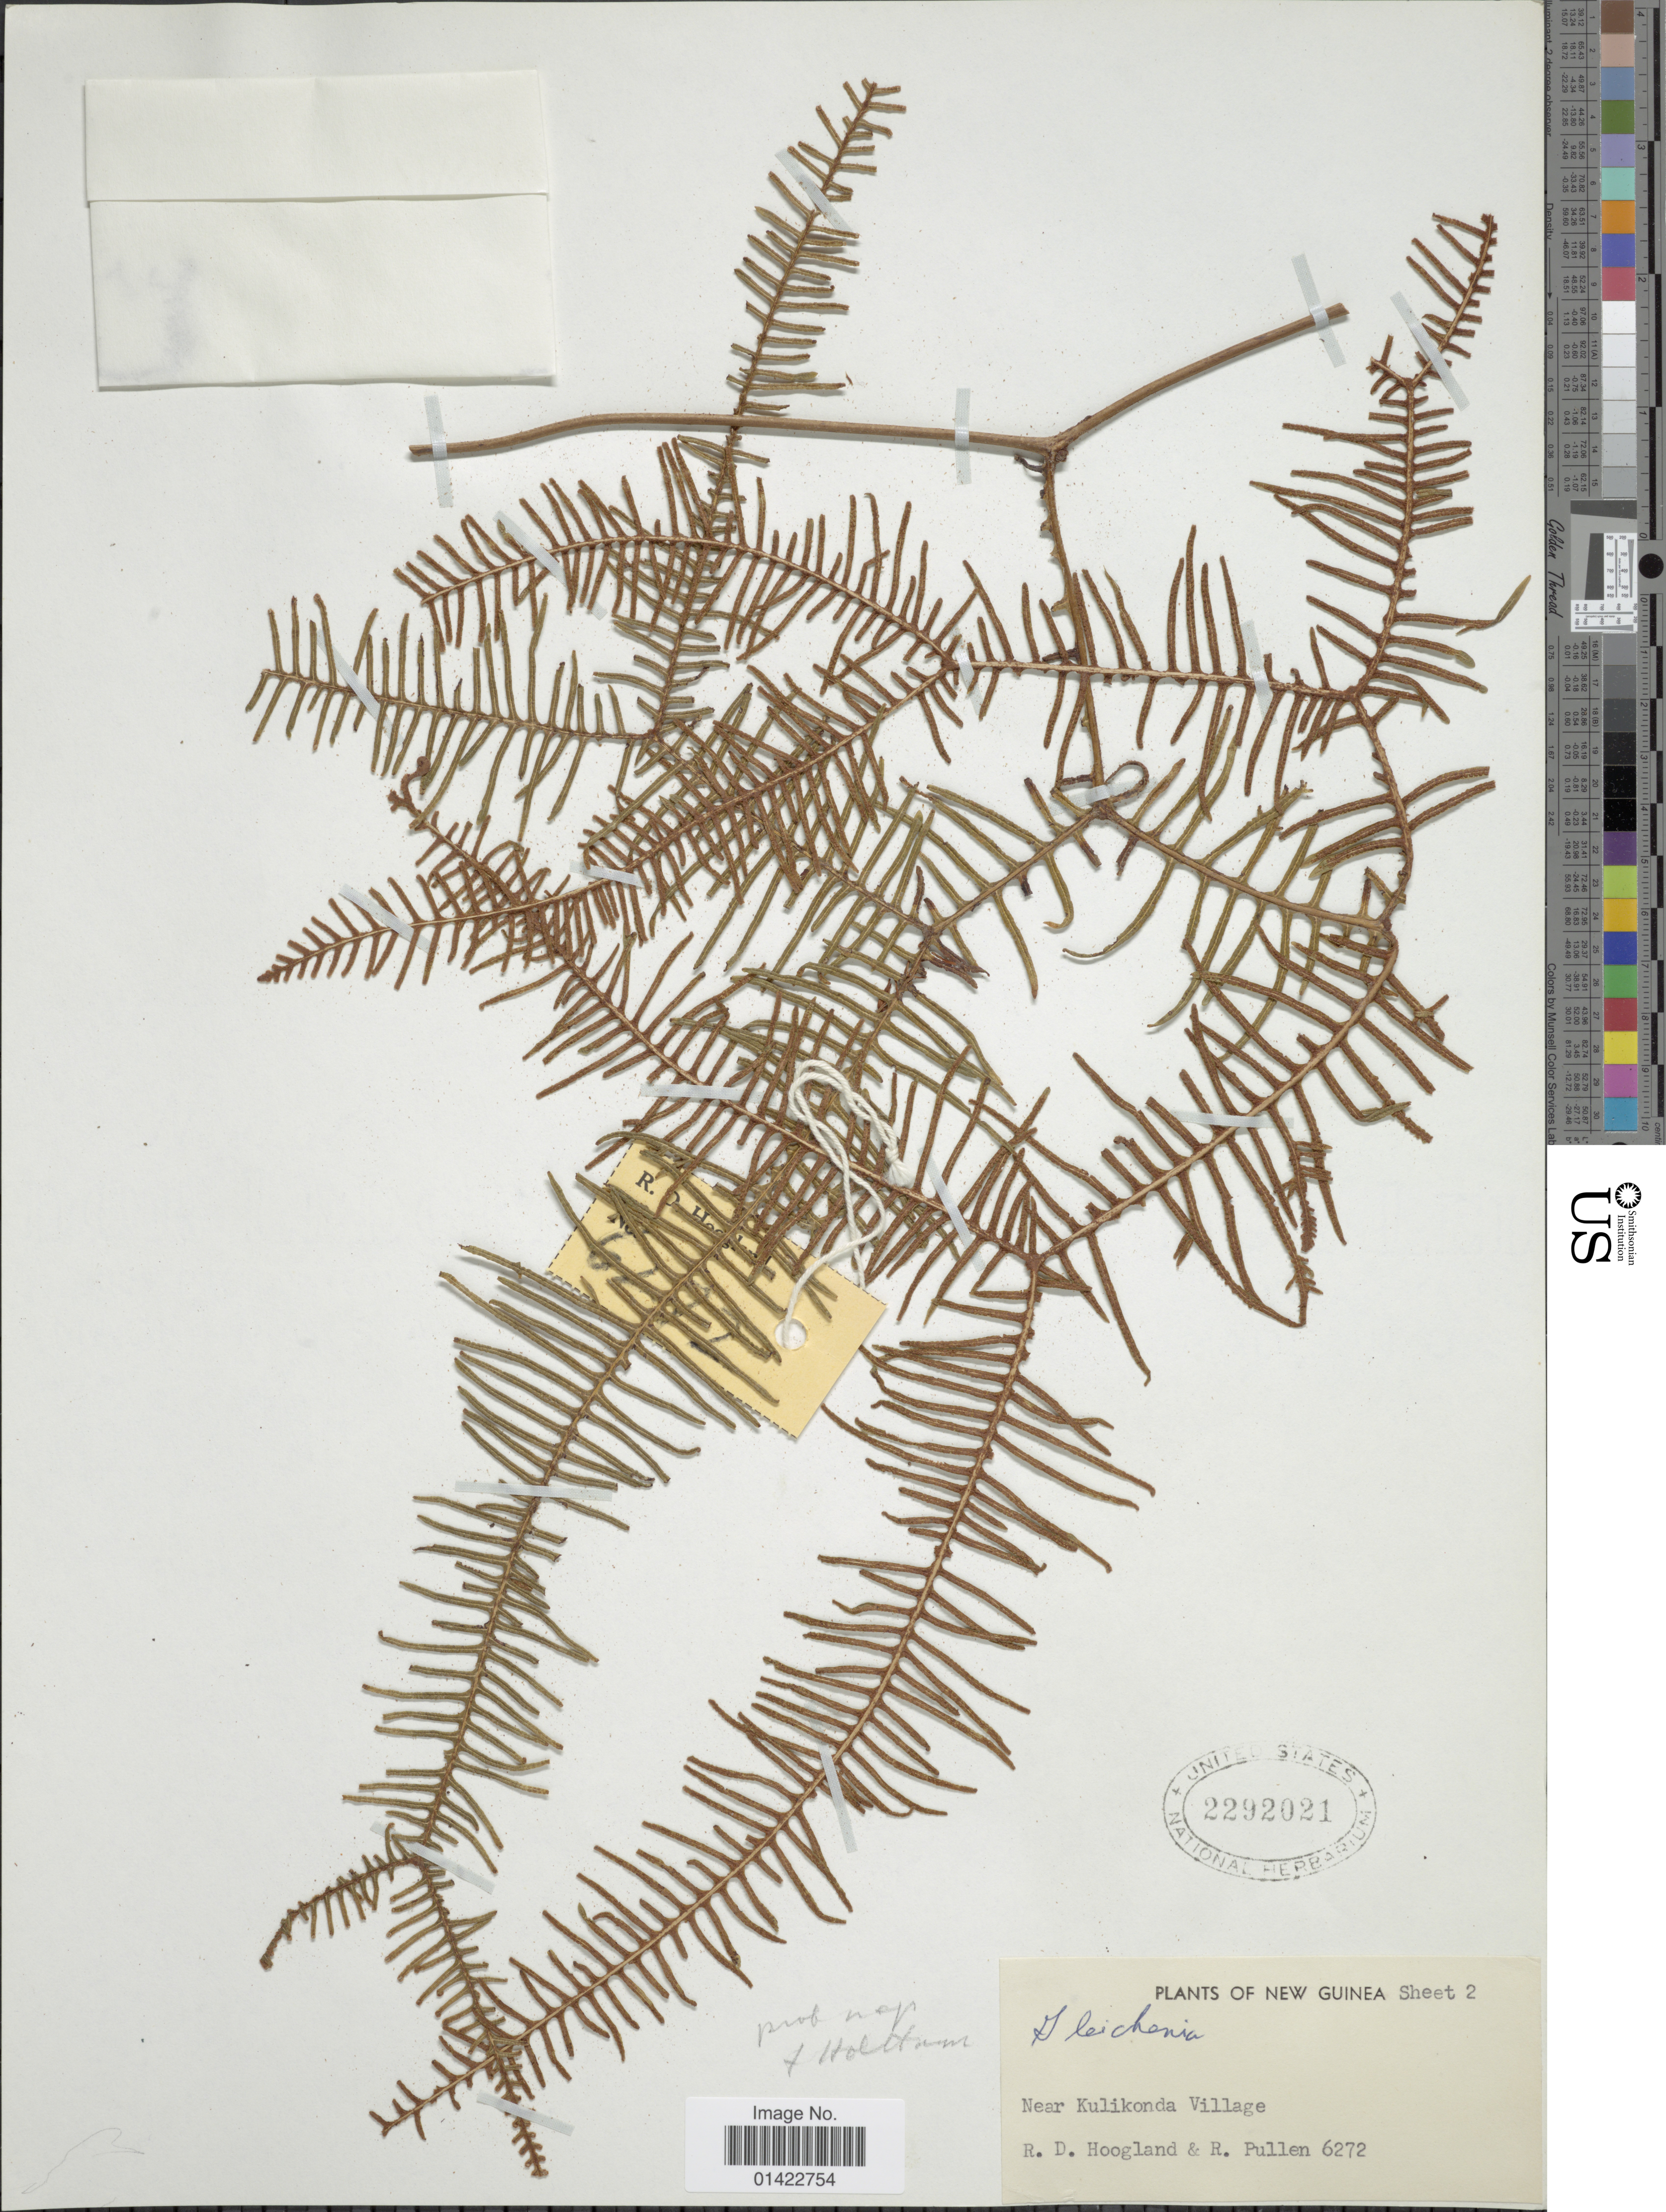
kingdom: Plantae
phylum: Tracheophyta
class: Polypodiopsida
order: Gleicheniales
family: Gleicheniaceae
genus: Sticherus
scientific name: Sticherus sp.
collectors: R. D. Hoogland & R. Pullen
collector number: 6272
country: Papua New Guinea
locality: New Guinea. Near Kulikonda Village.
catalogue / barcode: US 2292021